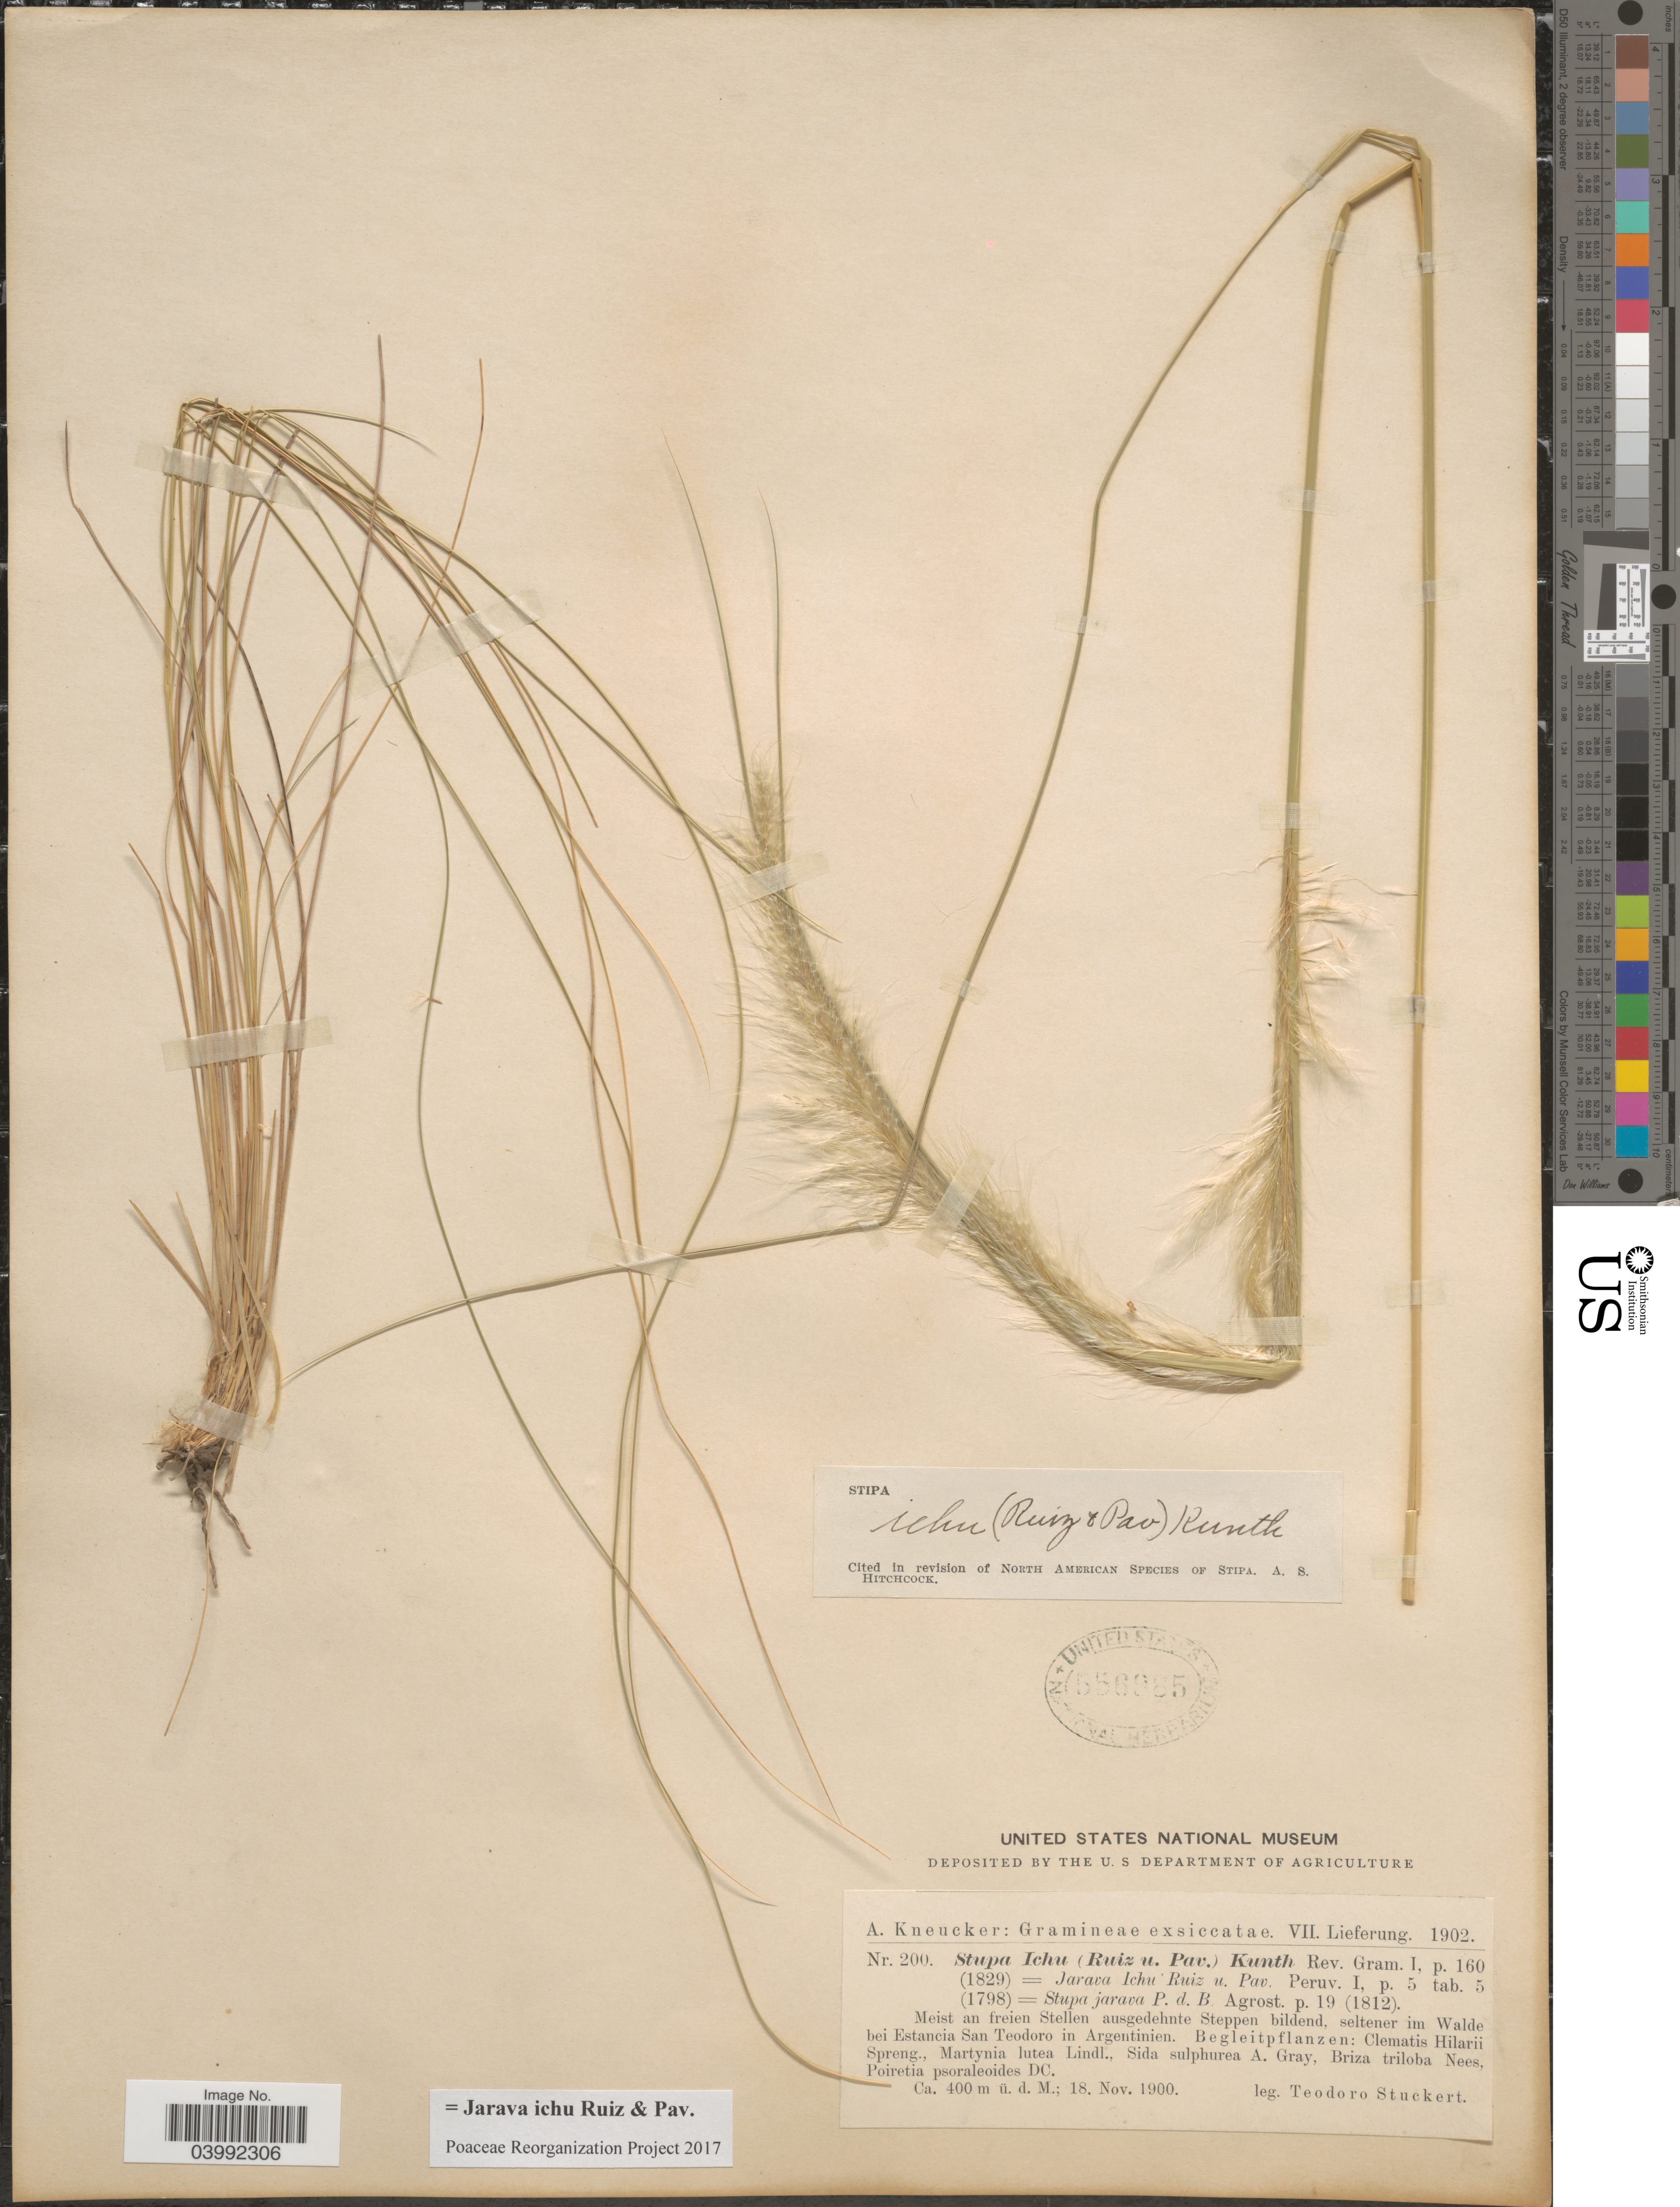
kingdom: Plantae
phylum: Tracheophyta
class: Liliopsida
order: Poales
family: Poaceae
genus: Jarava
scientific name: Jarava ichu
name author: Ruiz & Pav.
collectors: T. Stuckert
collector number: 200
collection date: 1900-11-18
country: Argentina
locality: Meist an freien Stellen ausgedehnte Steppen bildend, seltener im Walde bei Estancia San Teodoro.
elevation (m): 400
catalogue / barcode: US 556985